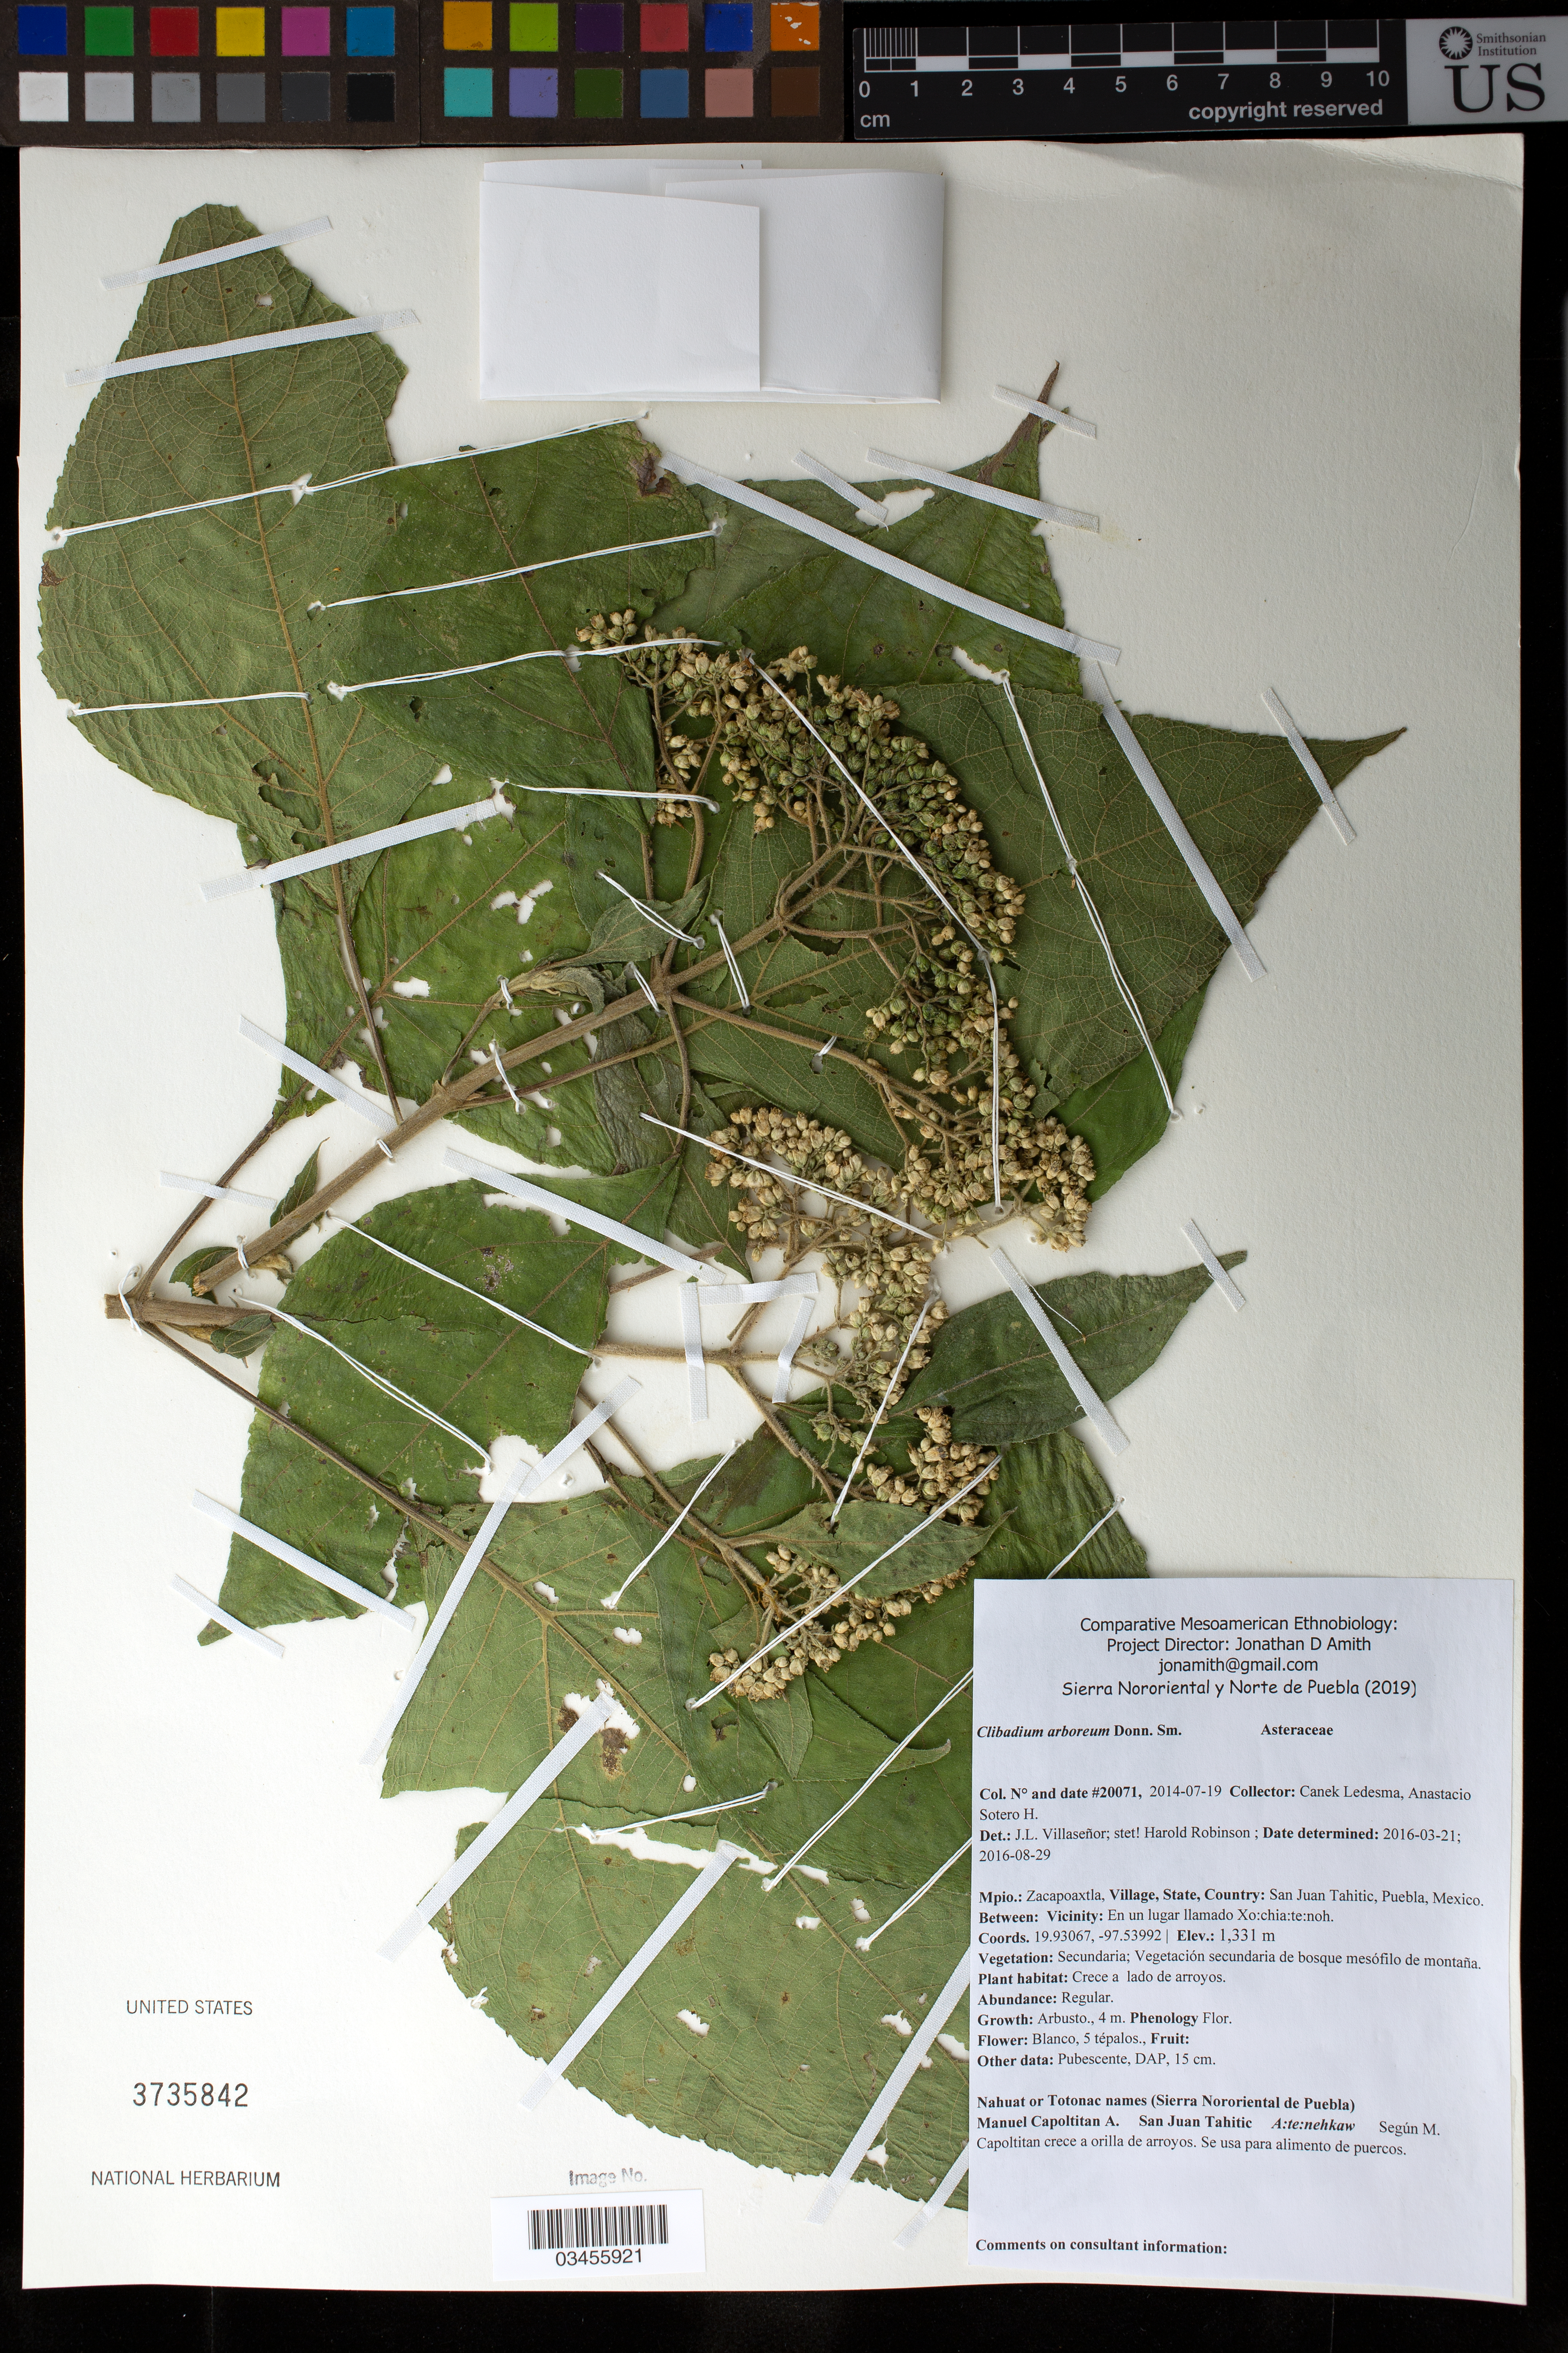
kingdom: Plantae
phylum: Tracheophyta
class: Magnoliopsida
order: Asterales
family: Asteraceae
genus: Clibadium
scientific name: Clibadium arboreum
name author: Donn. Sm.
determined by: Robinson, Harold E., (US)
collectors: Canek Ledesma C.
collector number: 20071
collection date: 2014-07-19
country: México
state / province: Puebla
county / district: Zacapoaxtla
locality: PUEBLO: San Juan Tahitic; LOCALIDAD EXACTA: Lugar llamado Xo:chia:te:noh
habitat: Vegetación secundaria de bosque mesófilo de montaña.; a un lado de arroyos.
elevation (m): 1331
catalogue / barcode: US 3735842